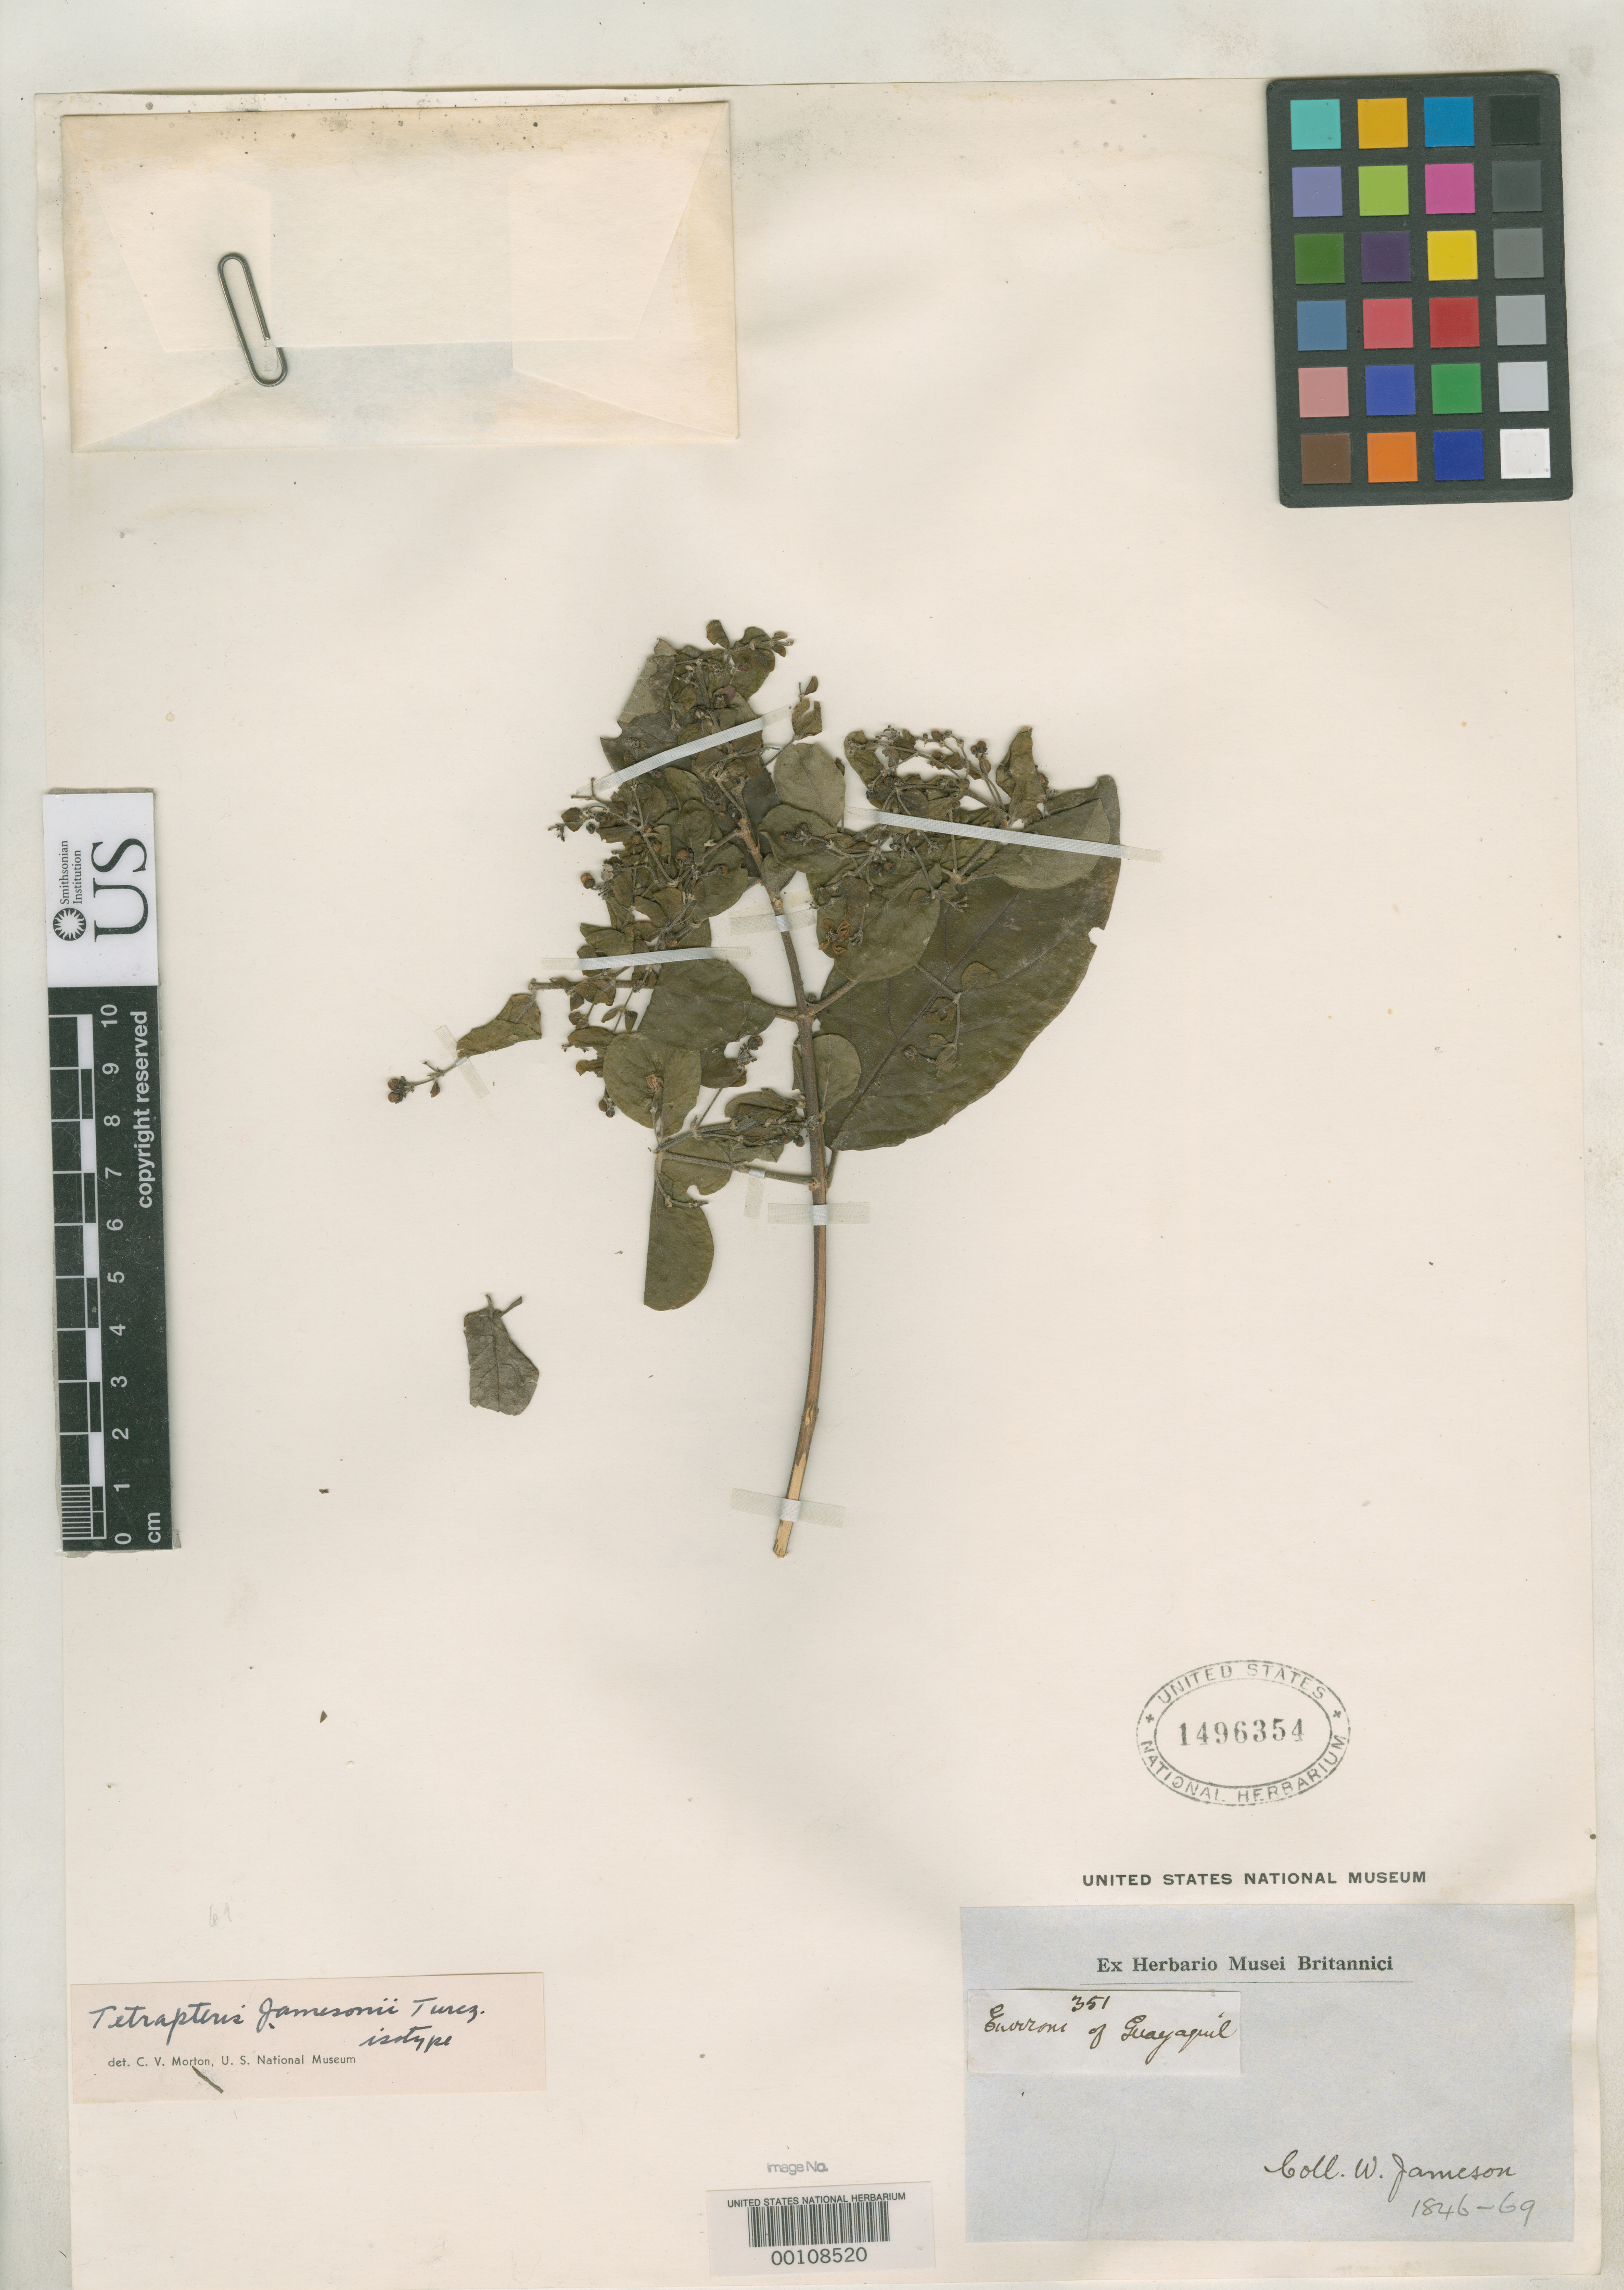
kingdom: Plantae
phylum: Tracheophyta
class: Magnoliopsida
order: Malpighiales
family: Malpighiaceae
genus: Tetrapterys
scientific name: Tetrapterys jamesonii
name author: Turcz.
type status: Isotype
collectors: W. Jameson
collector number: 351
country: Ecuador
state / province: Guayas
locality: Guayaquill.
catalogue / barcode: US 1496354